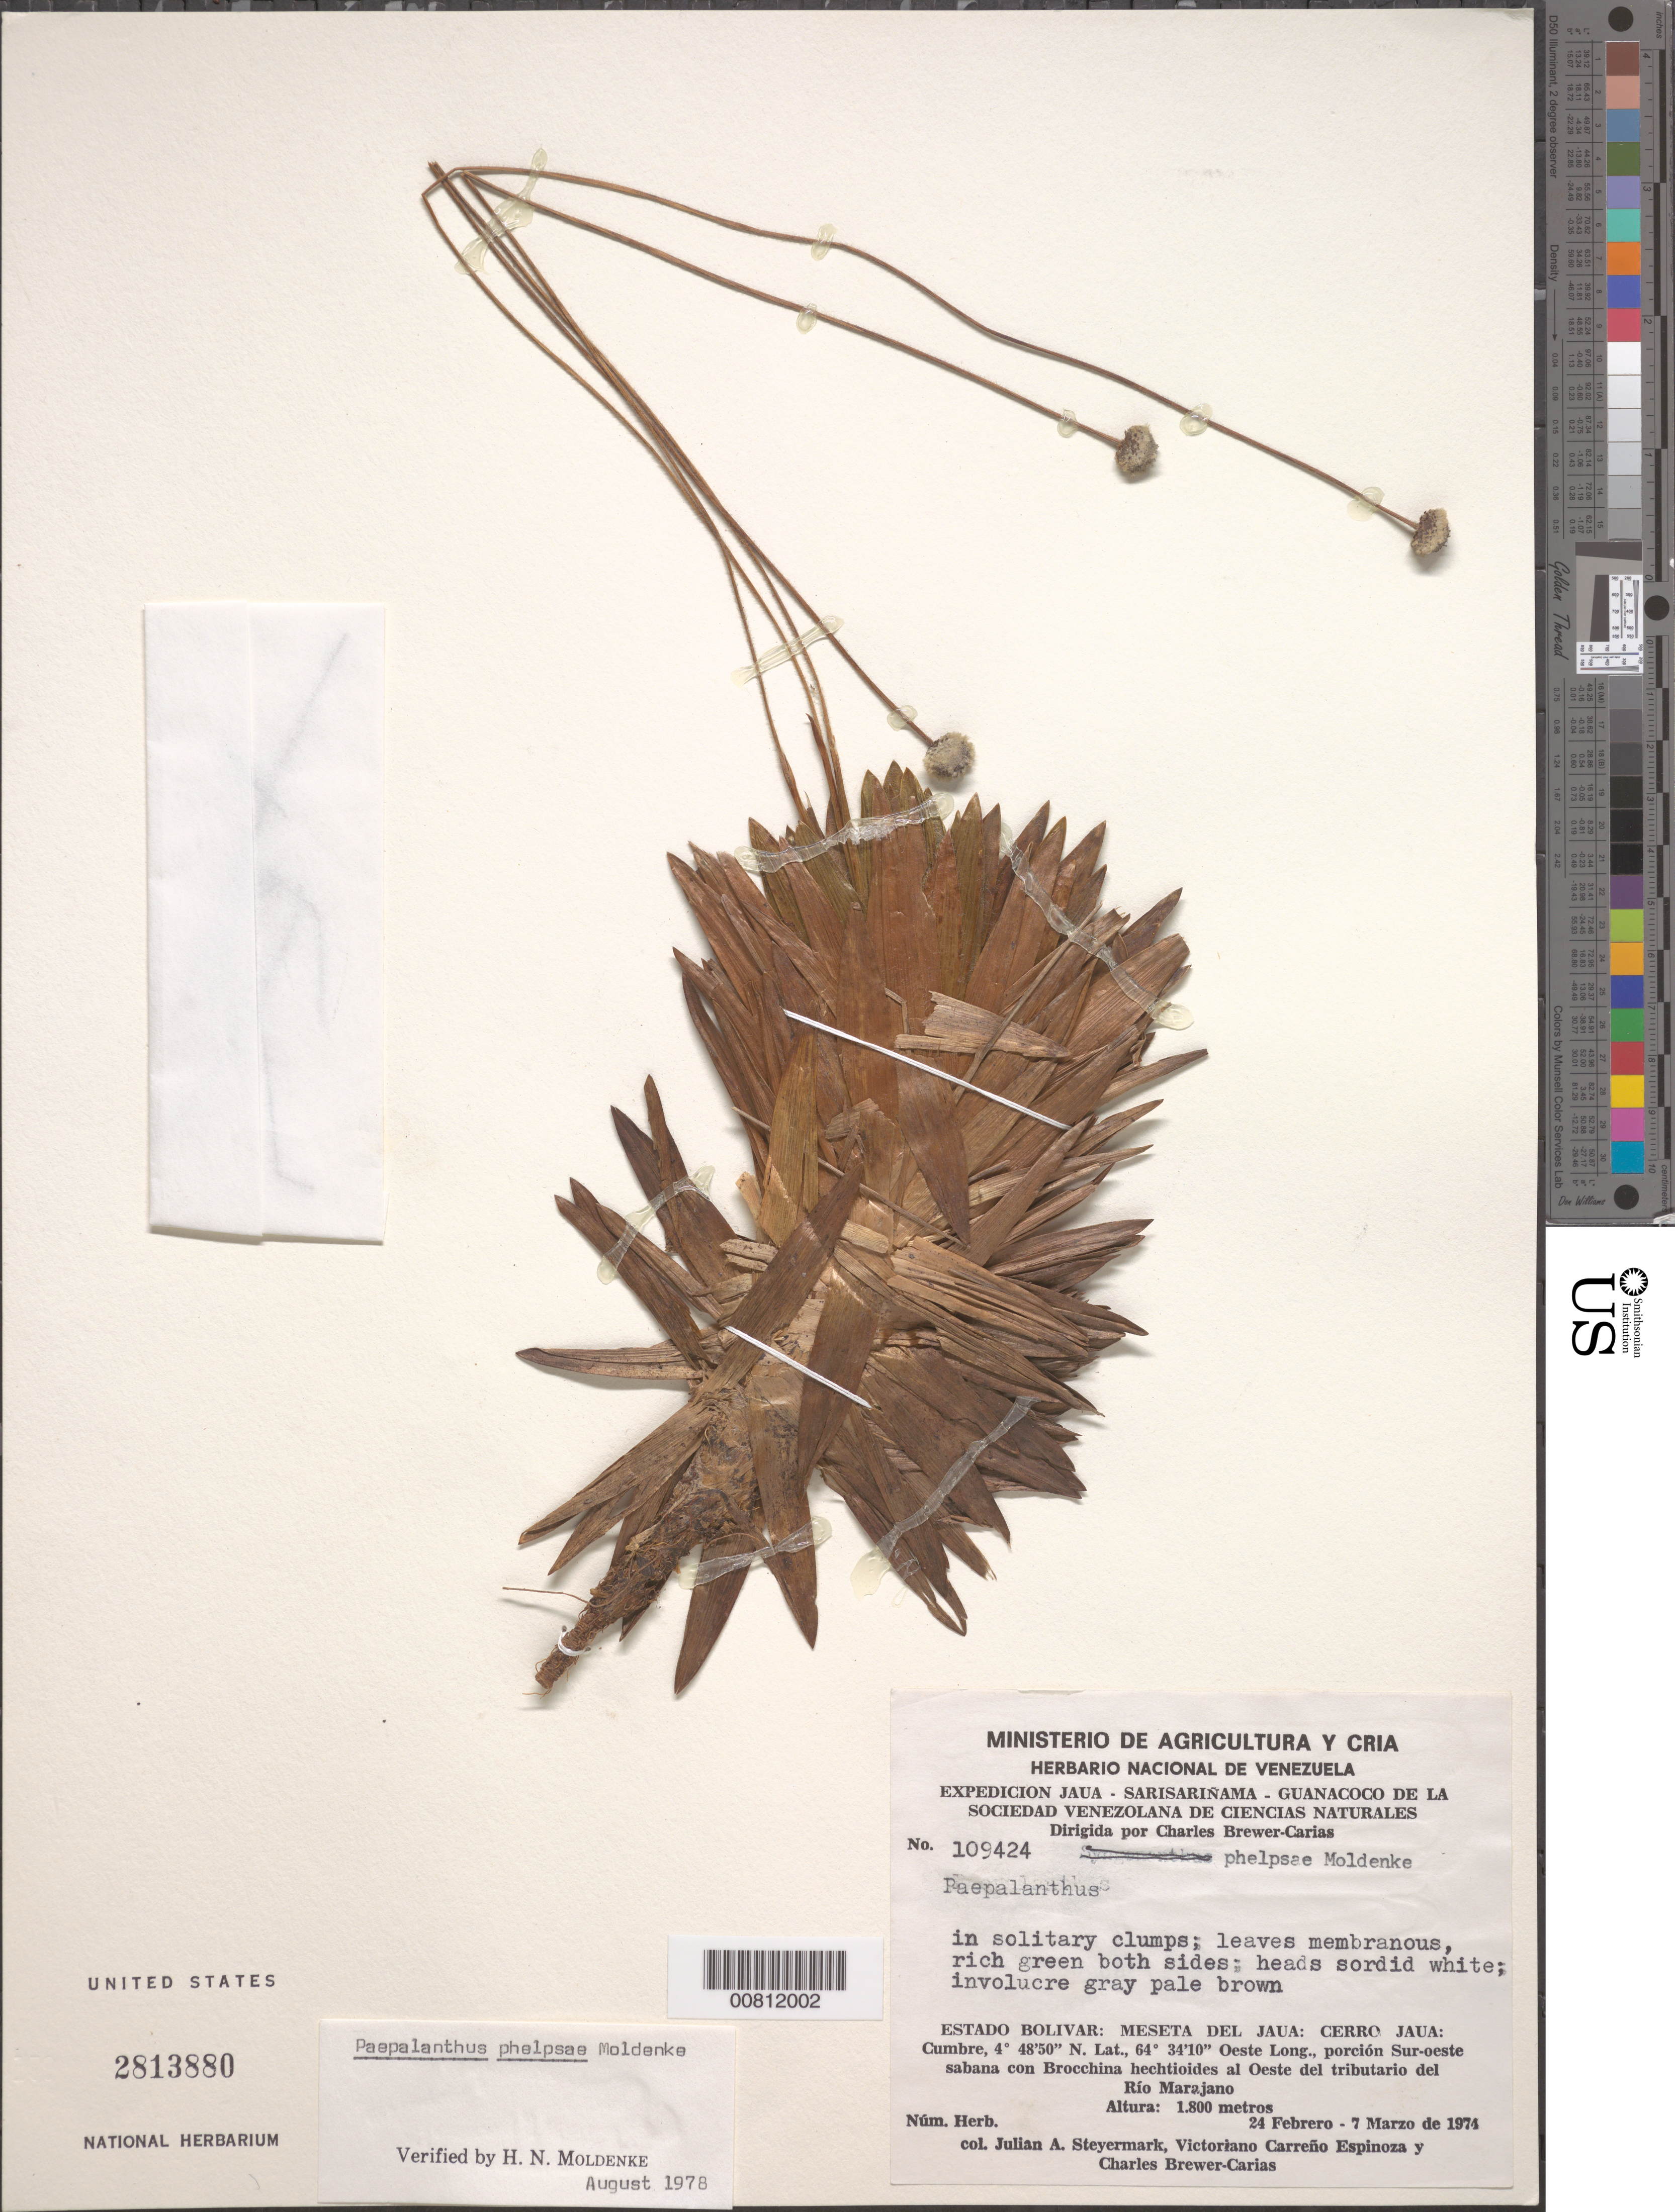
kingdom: Plantae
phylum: Tracheophyta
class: Liliopsida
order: Poales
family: Eriocaulaceae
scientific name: Monosperma phelpsiae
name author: (Moldenke) Andrino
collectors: J. Steyermark, V. Carreño E. & C. Brewer-Carias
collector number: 109424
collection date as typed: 24-Feb-74 to 7-Mar-74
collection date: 1974-02-24/1974-03-07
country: Venezuela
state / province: Bolívar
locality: Meseta del Jaua: Cerro Jaua, Río Marajano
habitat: Savanna with Brocchina hechtioides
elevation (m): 1800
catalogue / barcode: US 2813880